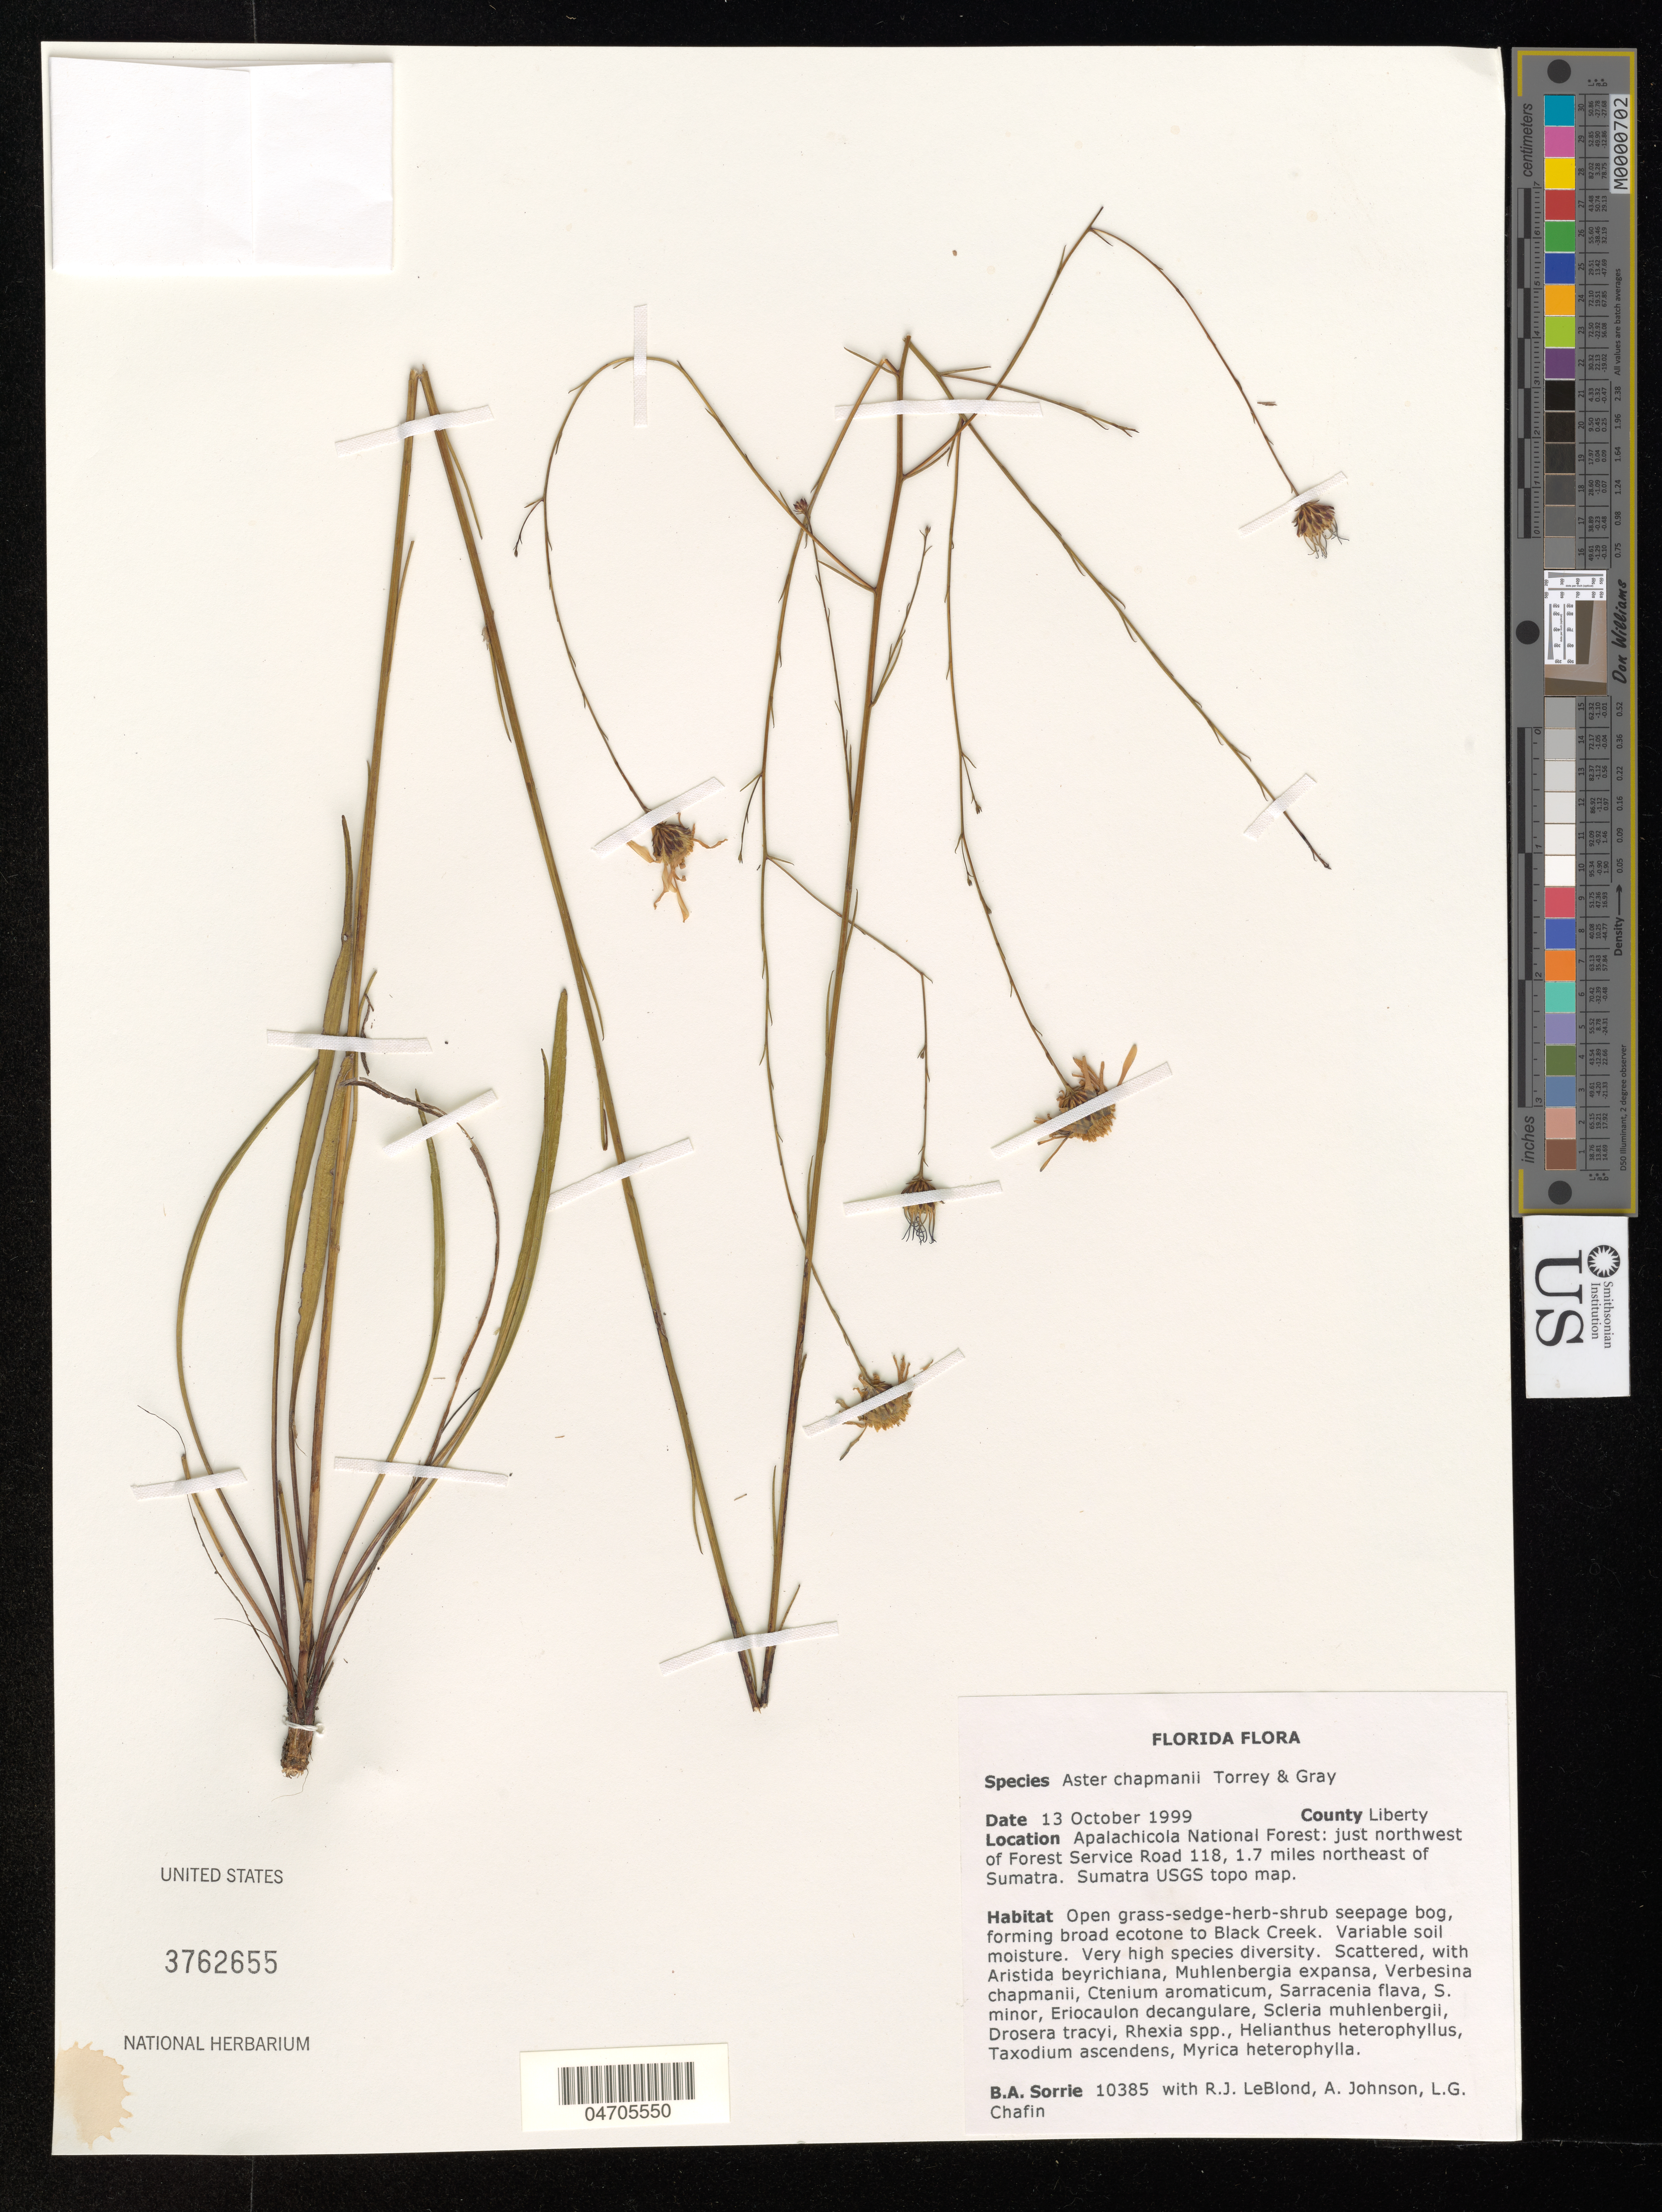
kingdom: Plantae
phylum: Tracheophyta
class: Magnoliopsida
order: Asterales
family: Asteraceae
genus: Symphyotrichum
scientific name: Symphyotrichum chapmanii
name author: (Torr. & A. Gray) Semple & Brouillet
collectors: B. Sorrie, R. J. LeBlond, A. Johnson & L. Chafin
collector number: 10385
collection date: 1999-10-13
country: United States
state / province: Florida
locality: County Liberty. Apalachicola National Forest: just northwest of Forest Service Road 118, 1.7 miles northeast of Sumatra. Sumatra USGS topo map. Open grass-sedge-herb-shrub seepage bog, forming broad ecotone to Black Creek.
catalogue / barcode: US 3762655